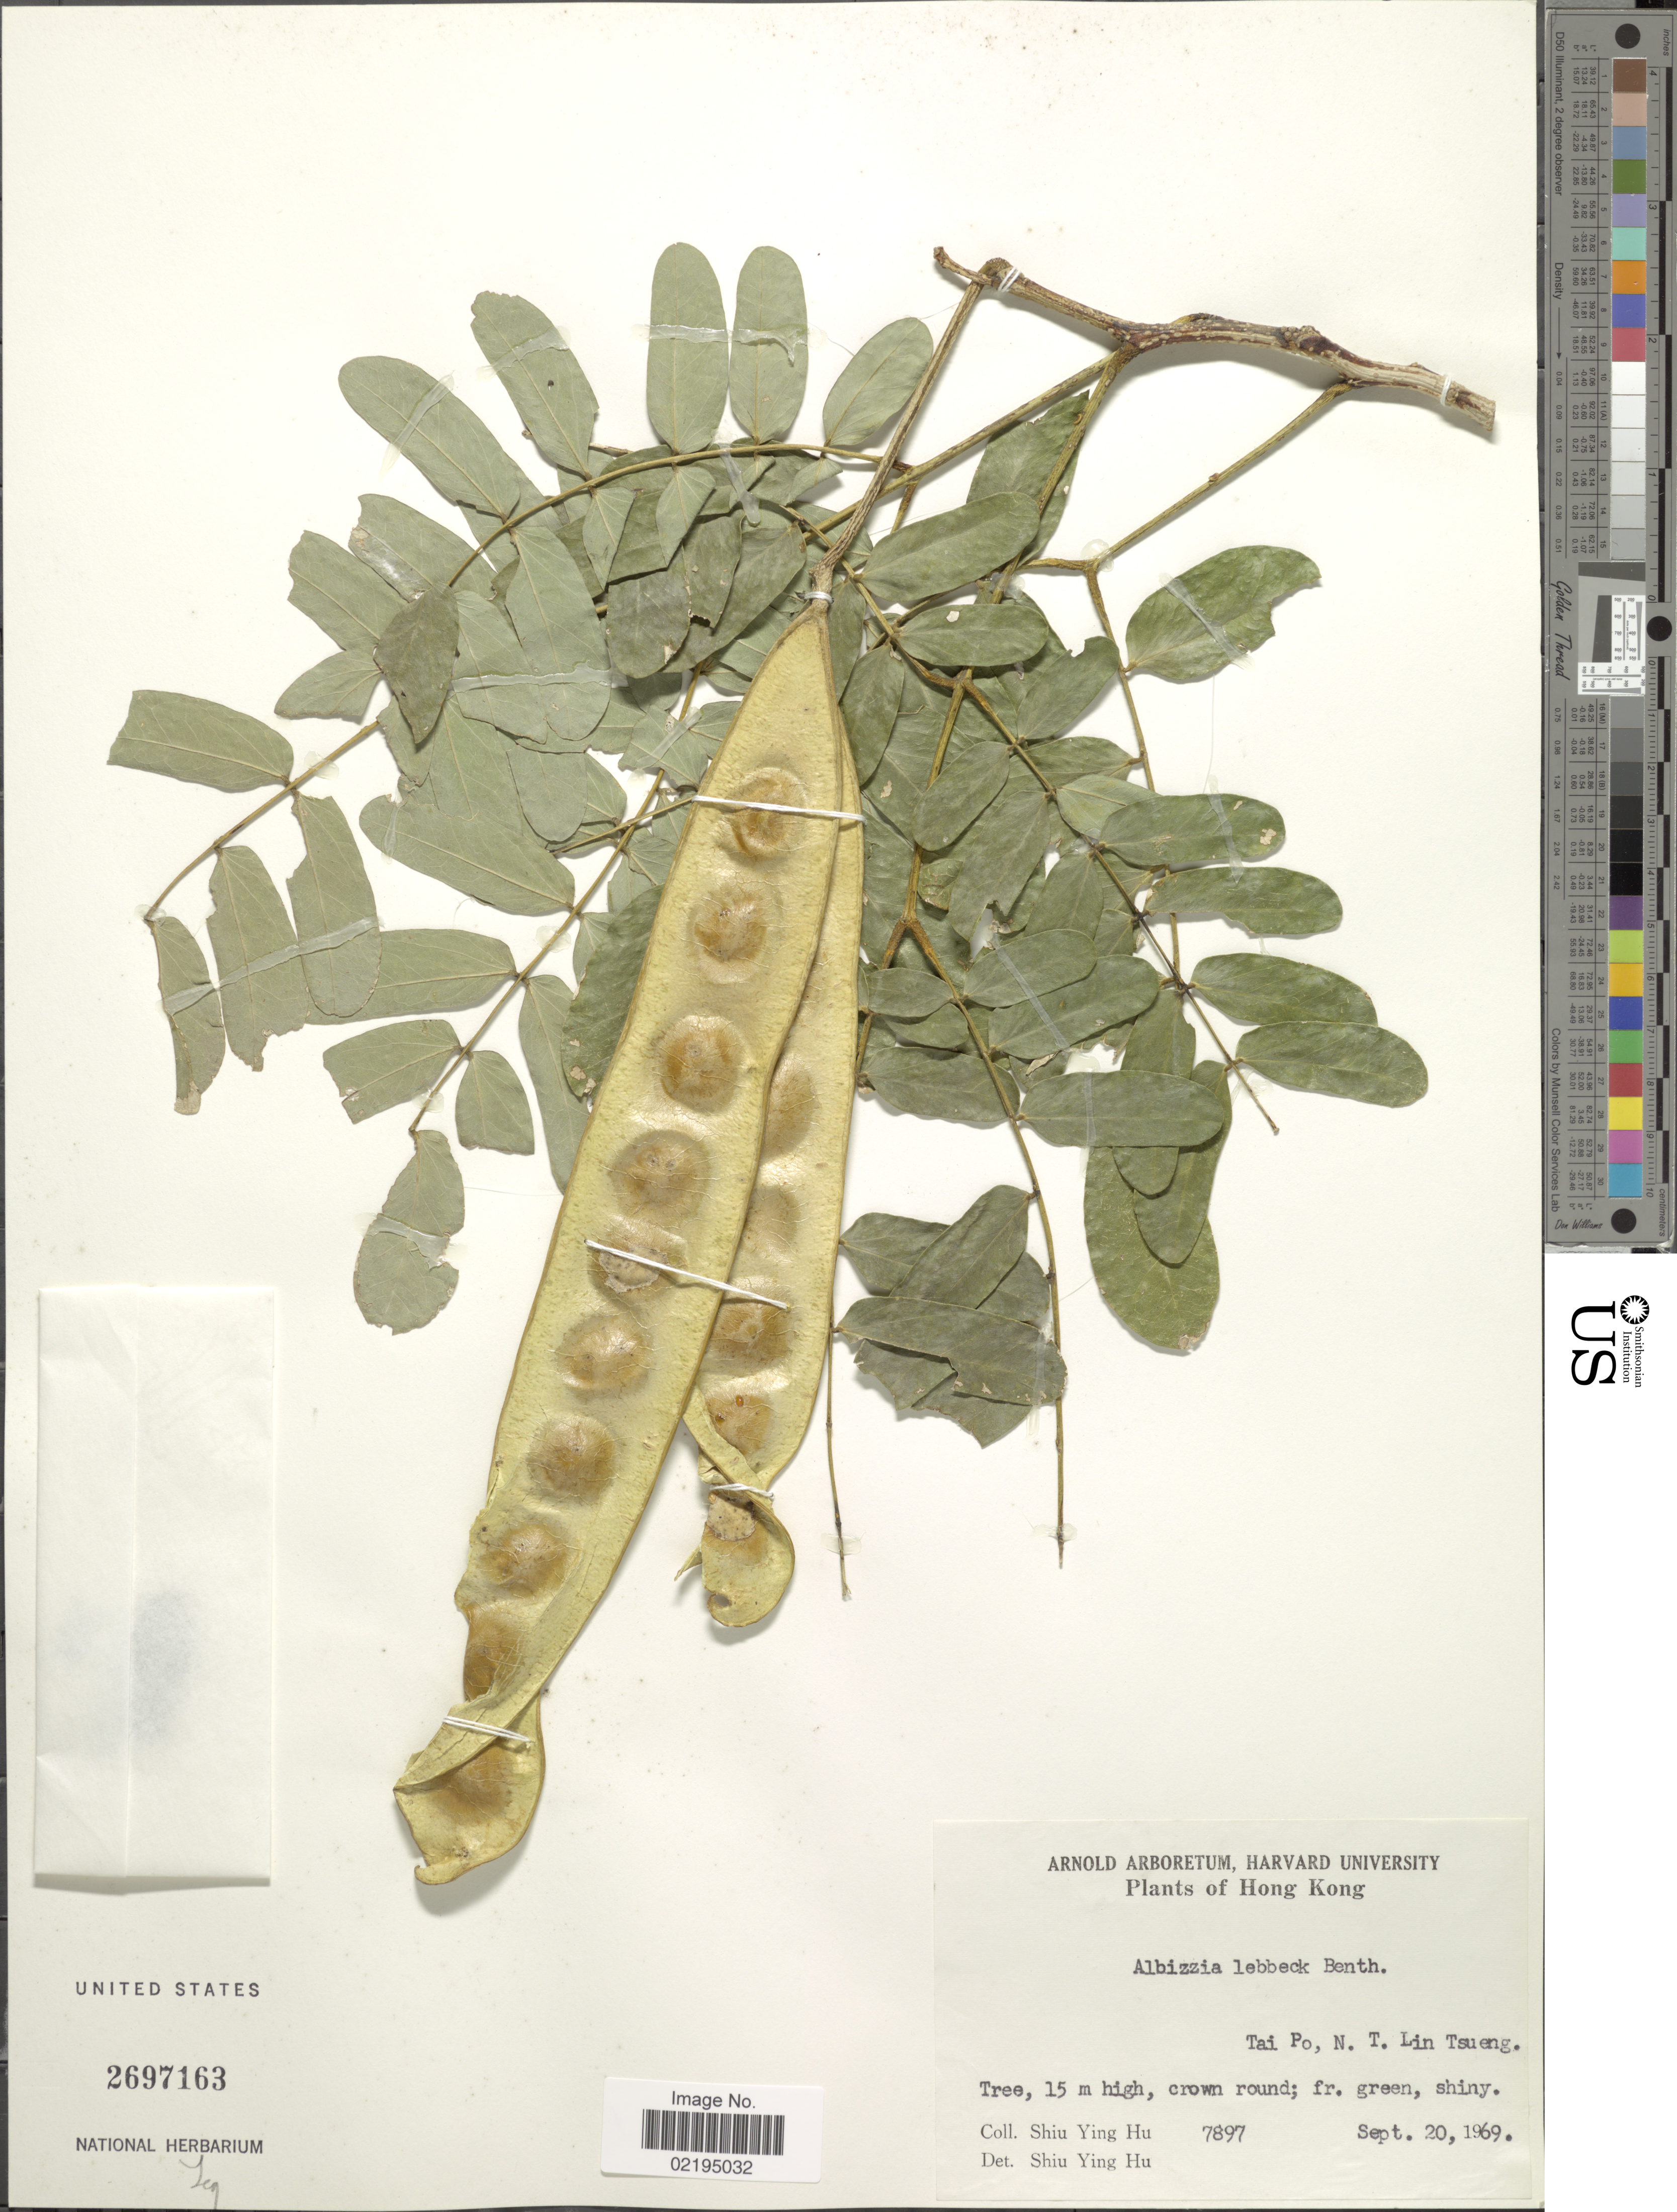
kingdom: Plantae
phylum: Tracheophyta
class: Magnoliopsida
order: Fabales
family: Fabaceae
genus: Albizia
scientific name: Albizia lebbeck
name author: (L.) Benth.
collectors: S. Y. Hu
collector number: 7897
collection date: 1969-09-20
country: China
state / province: Hong Kong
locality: Tai Po, N. T. Lin Tsueng.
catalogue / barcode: US 2697163